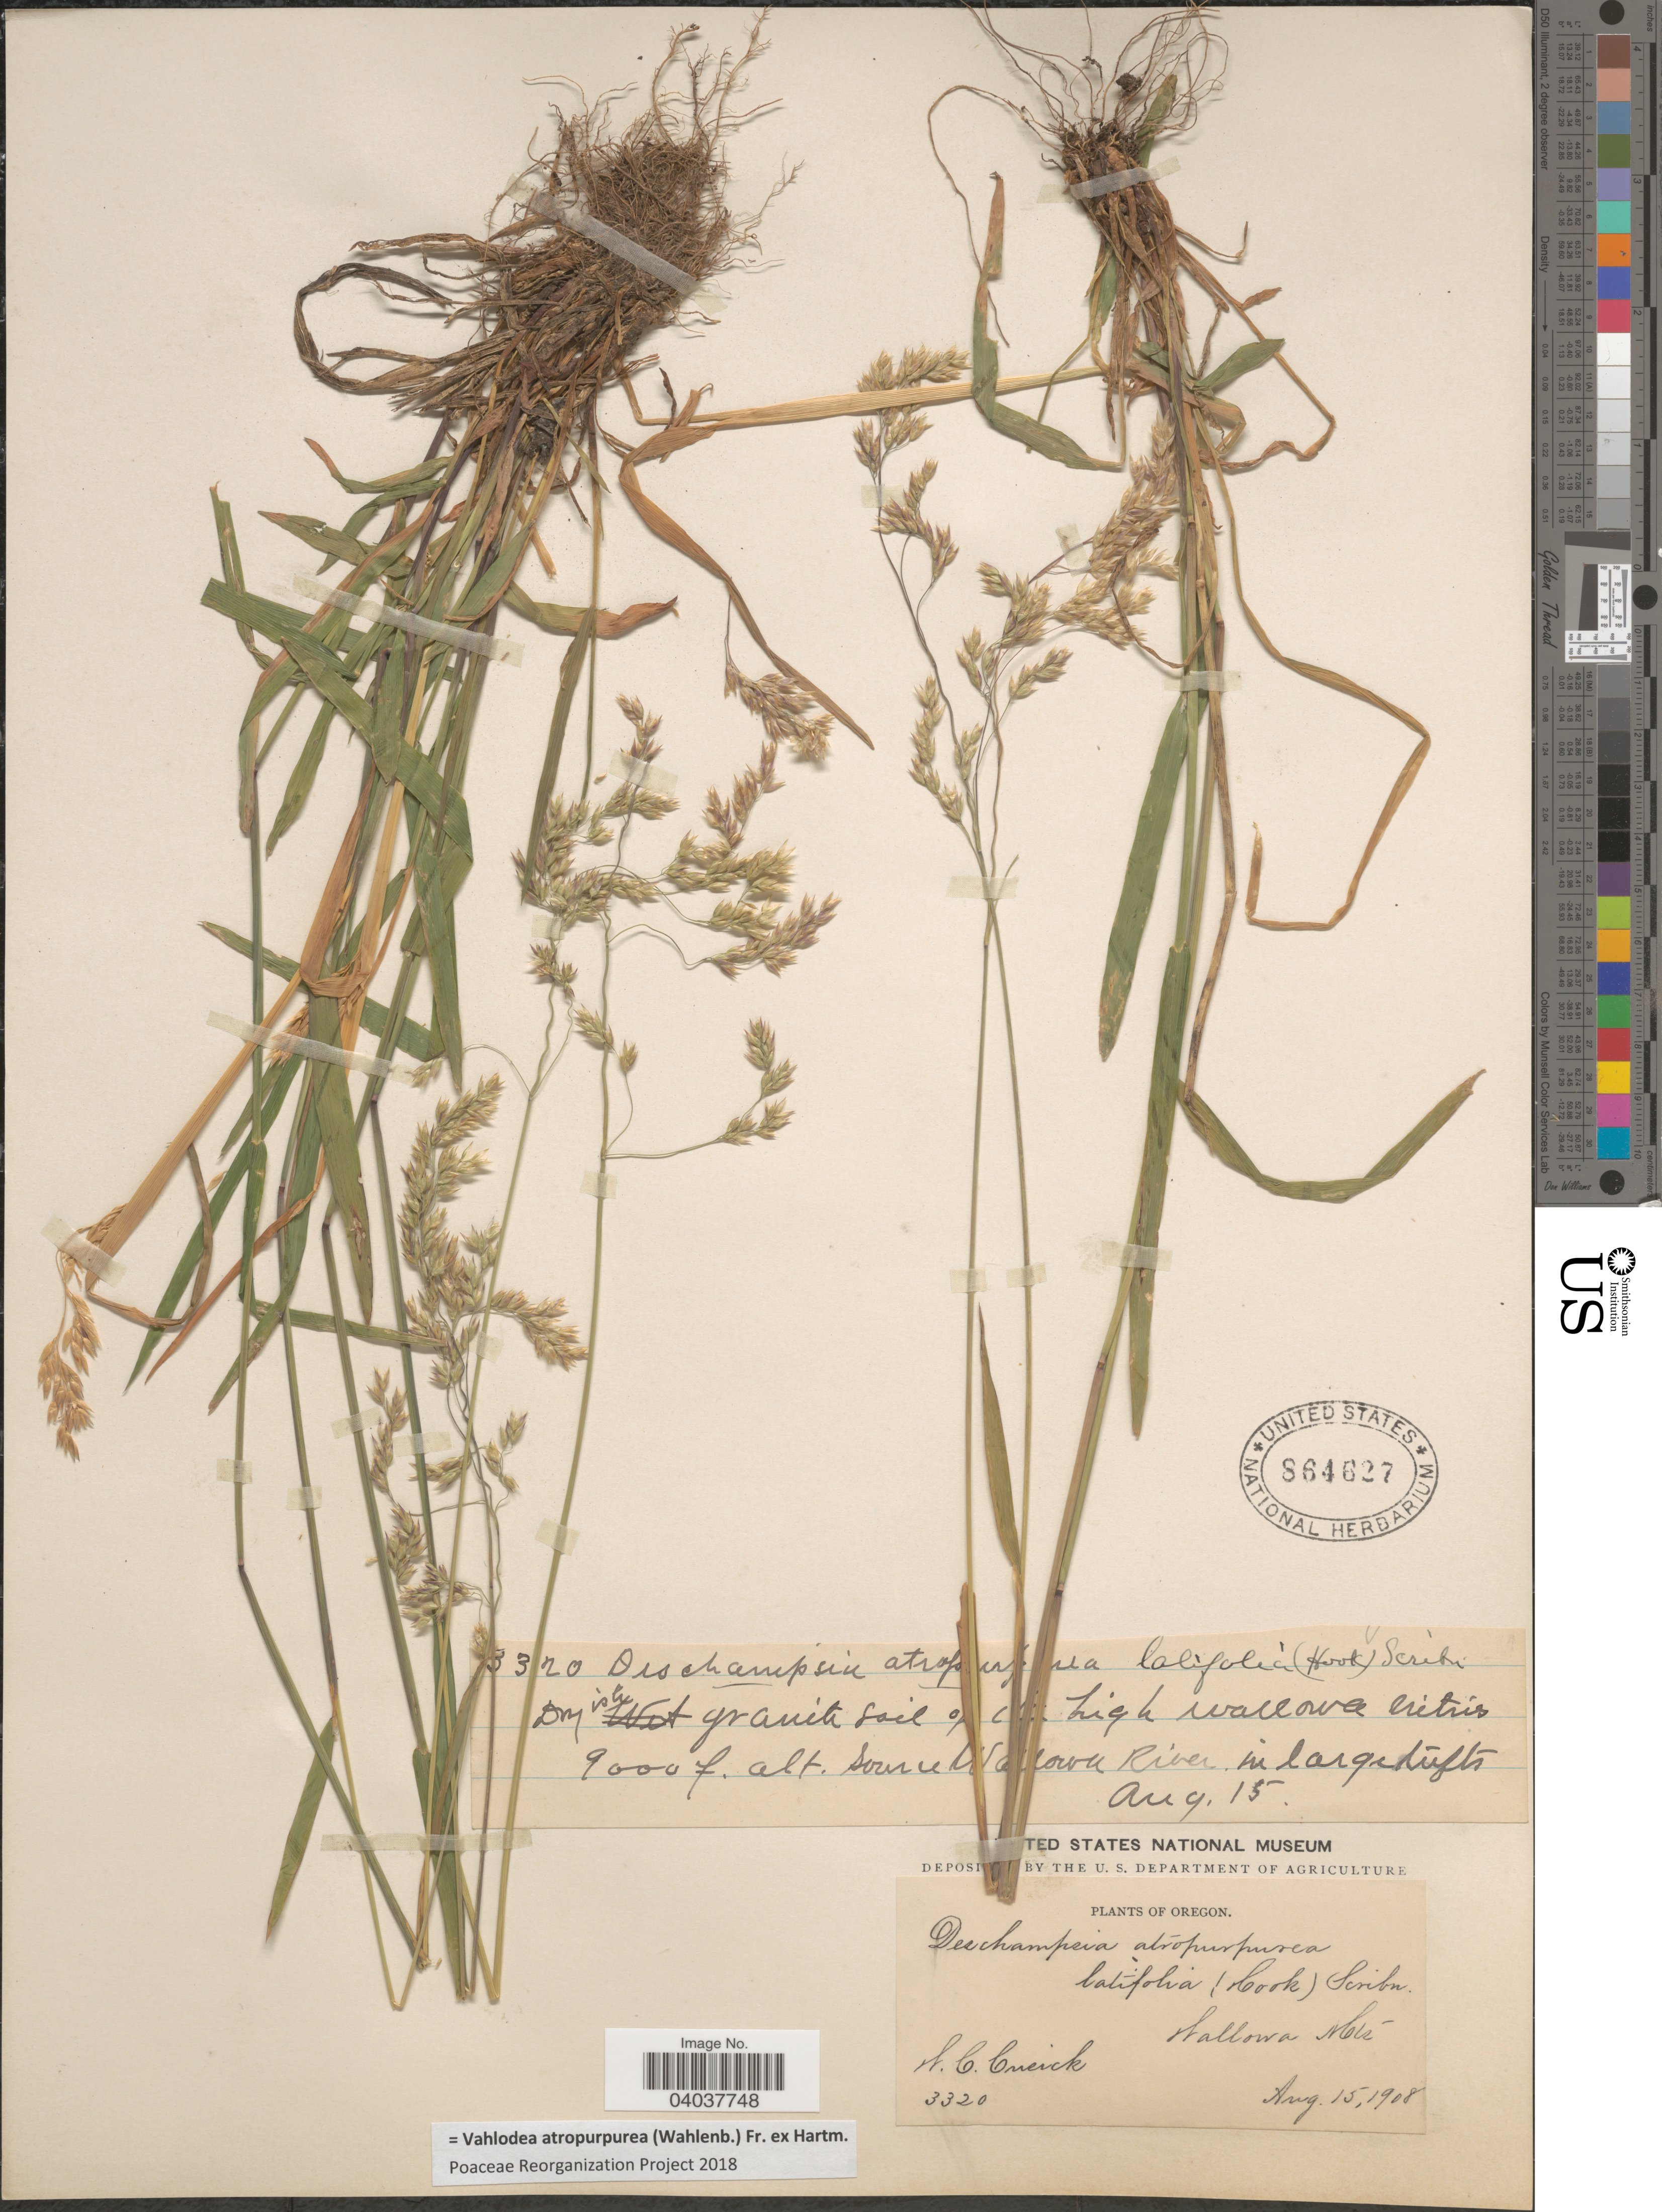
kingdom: Plantae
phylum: Tracheophyta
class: Liliopsida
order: Poales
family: Poaceae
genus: Vahlodea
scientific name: Vahlodea atropurpurea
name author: (Wahlenb.) Fr. ex Hartm.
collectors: W. C. Cusick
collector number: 3320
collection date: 1908-08-15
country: United States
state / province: Oregon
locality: Wallowa Mts.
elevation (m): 2743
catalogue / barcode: US 864627